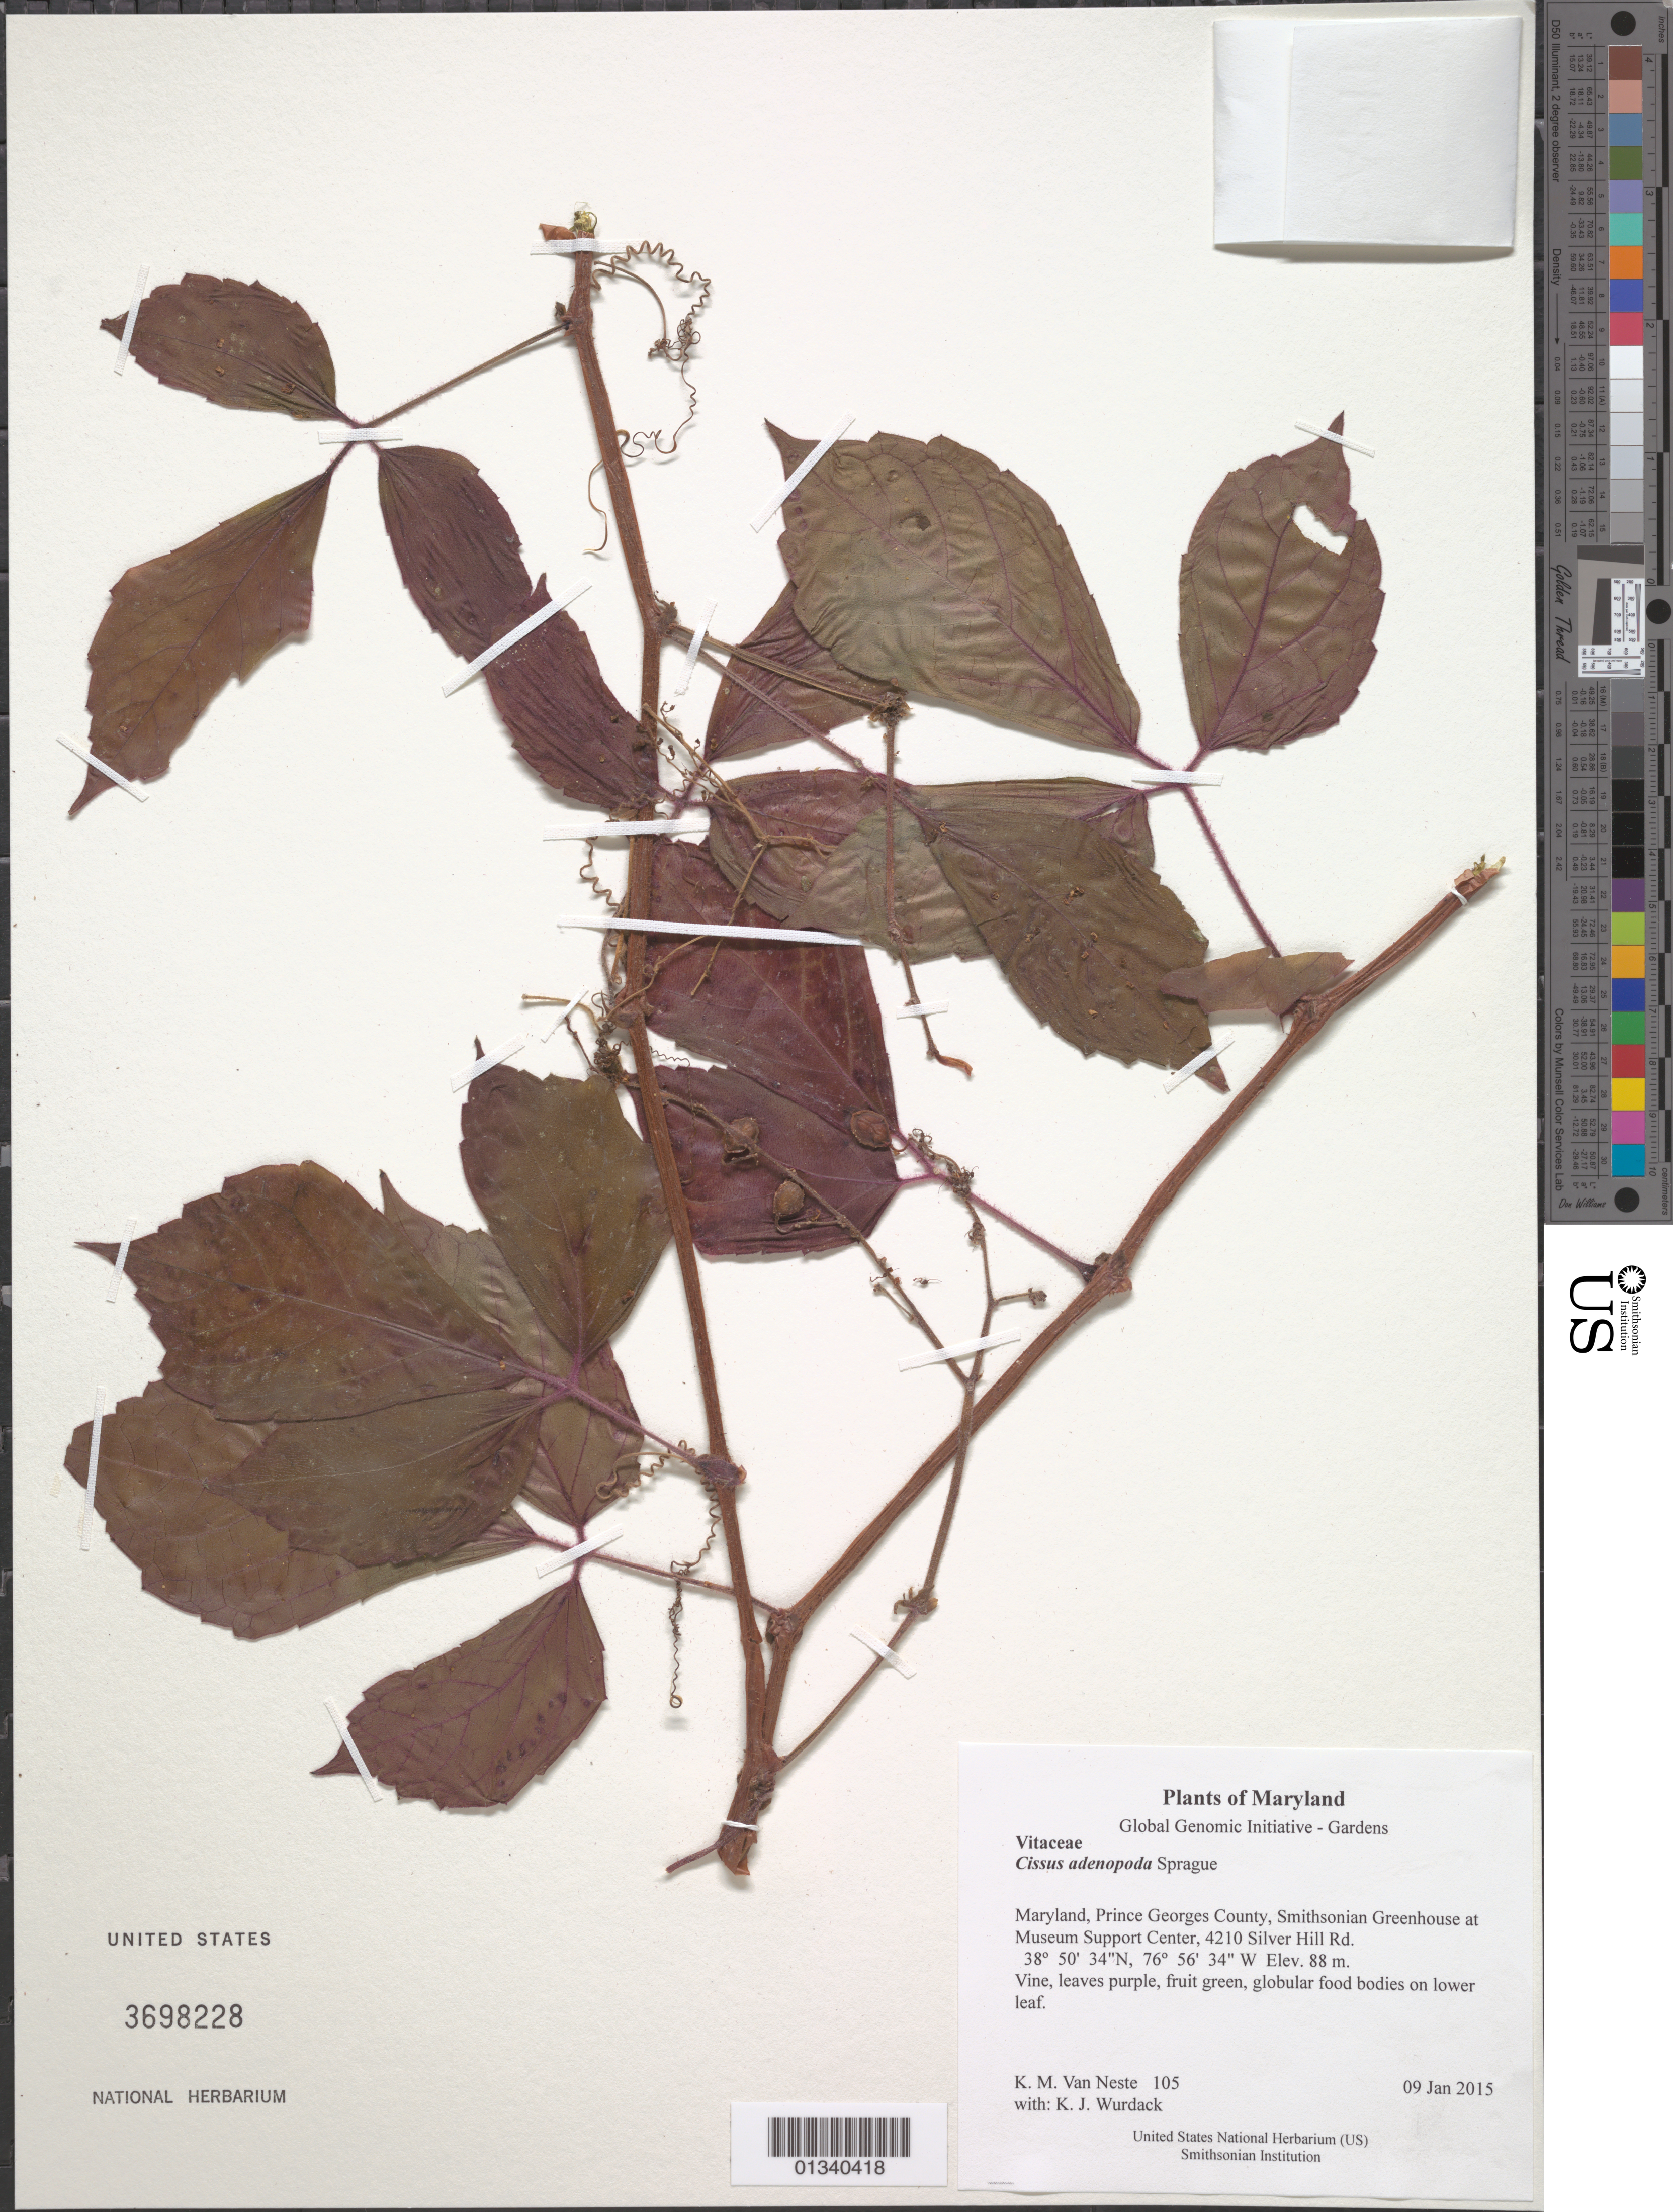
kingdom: Plantae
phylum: Tracheophyta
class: Magnoliopsida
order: Vitales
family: Vitaceae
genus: Cissus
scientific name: Cissus adenopoda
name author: Sprague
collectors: K. M. Van Neste & K. Wurdack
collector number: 105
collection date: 2015-01-09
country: United States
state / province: Maryland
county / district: Prince George's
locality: Smithsonian Greenhouse at Museum Support Center, 4210 Silver Hill Rd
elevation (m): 88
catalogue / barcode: US 3698228